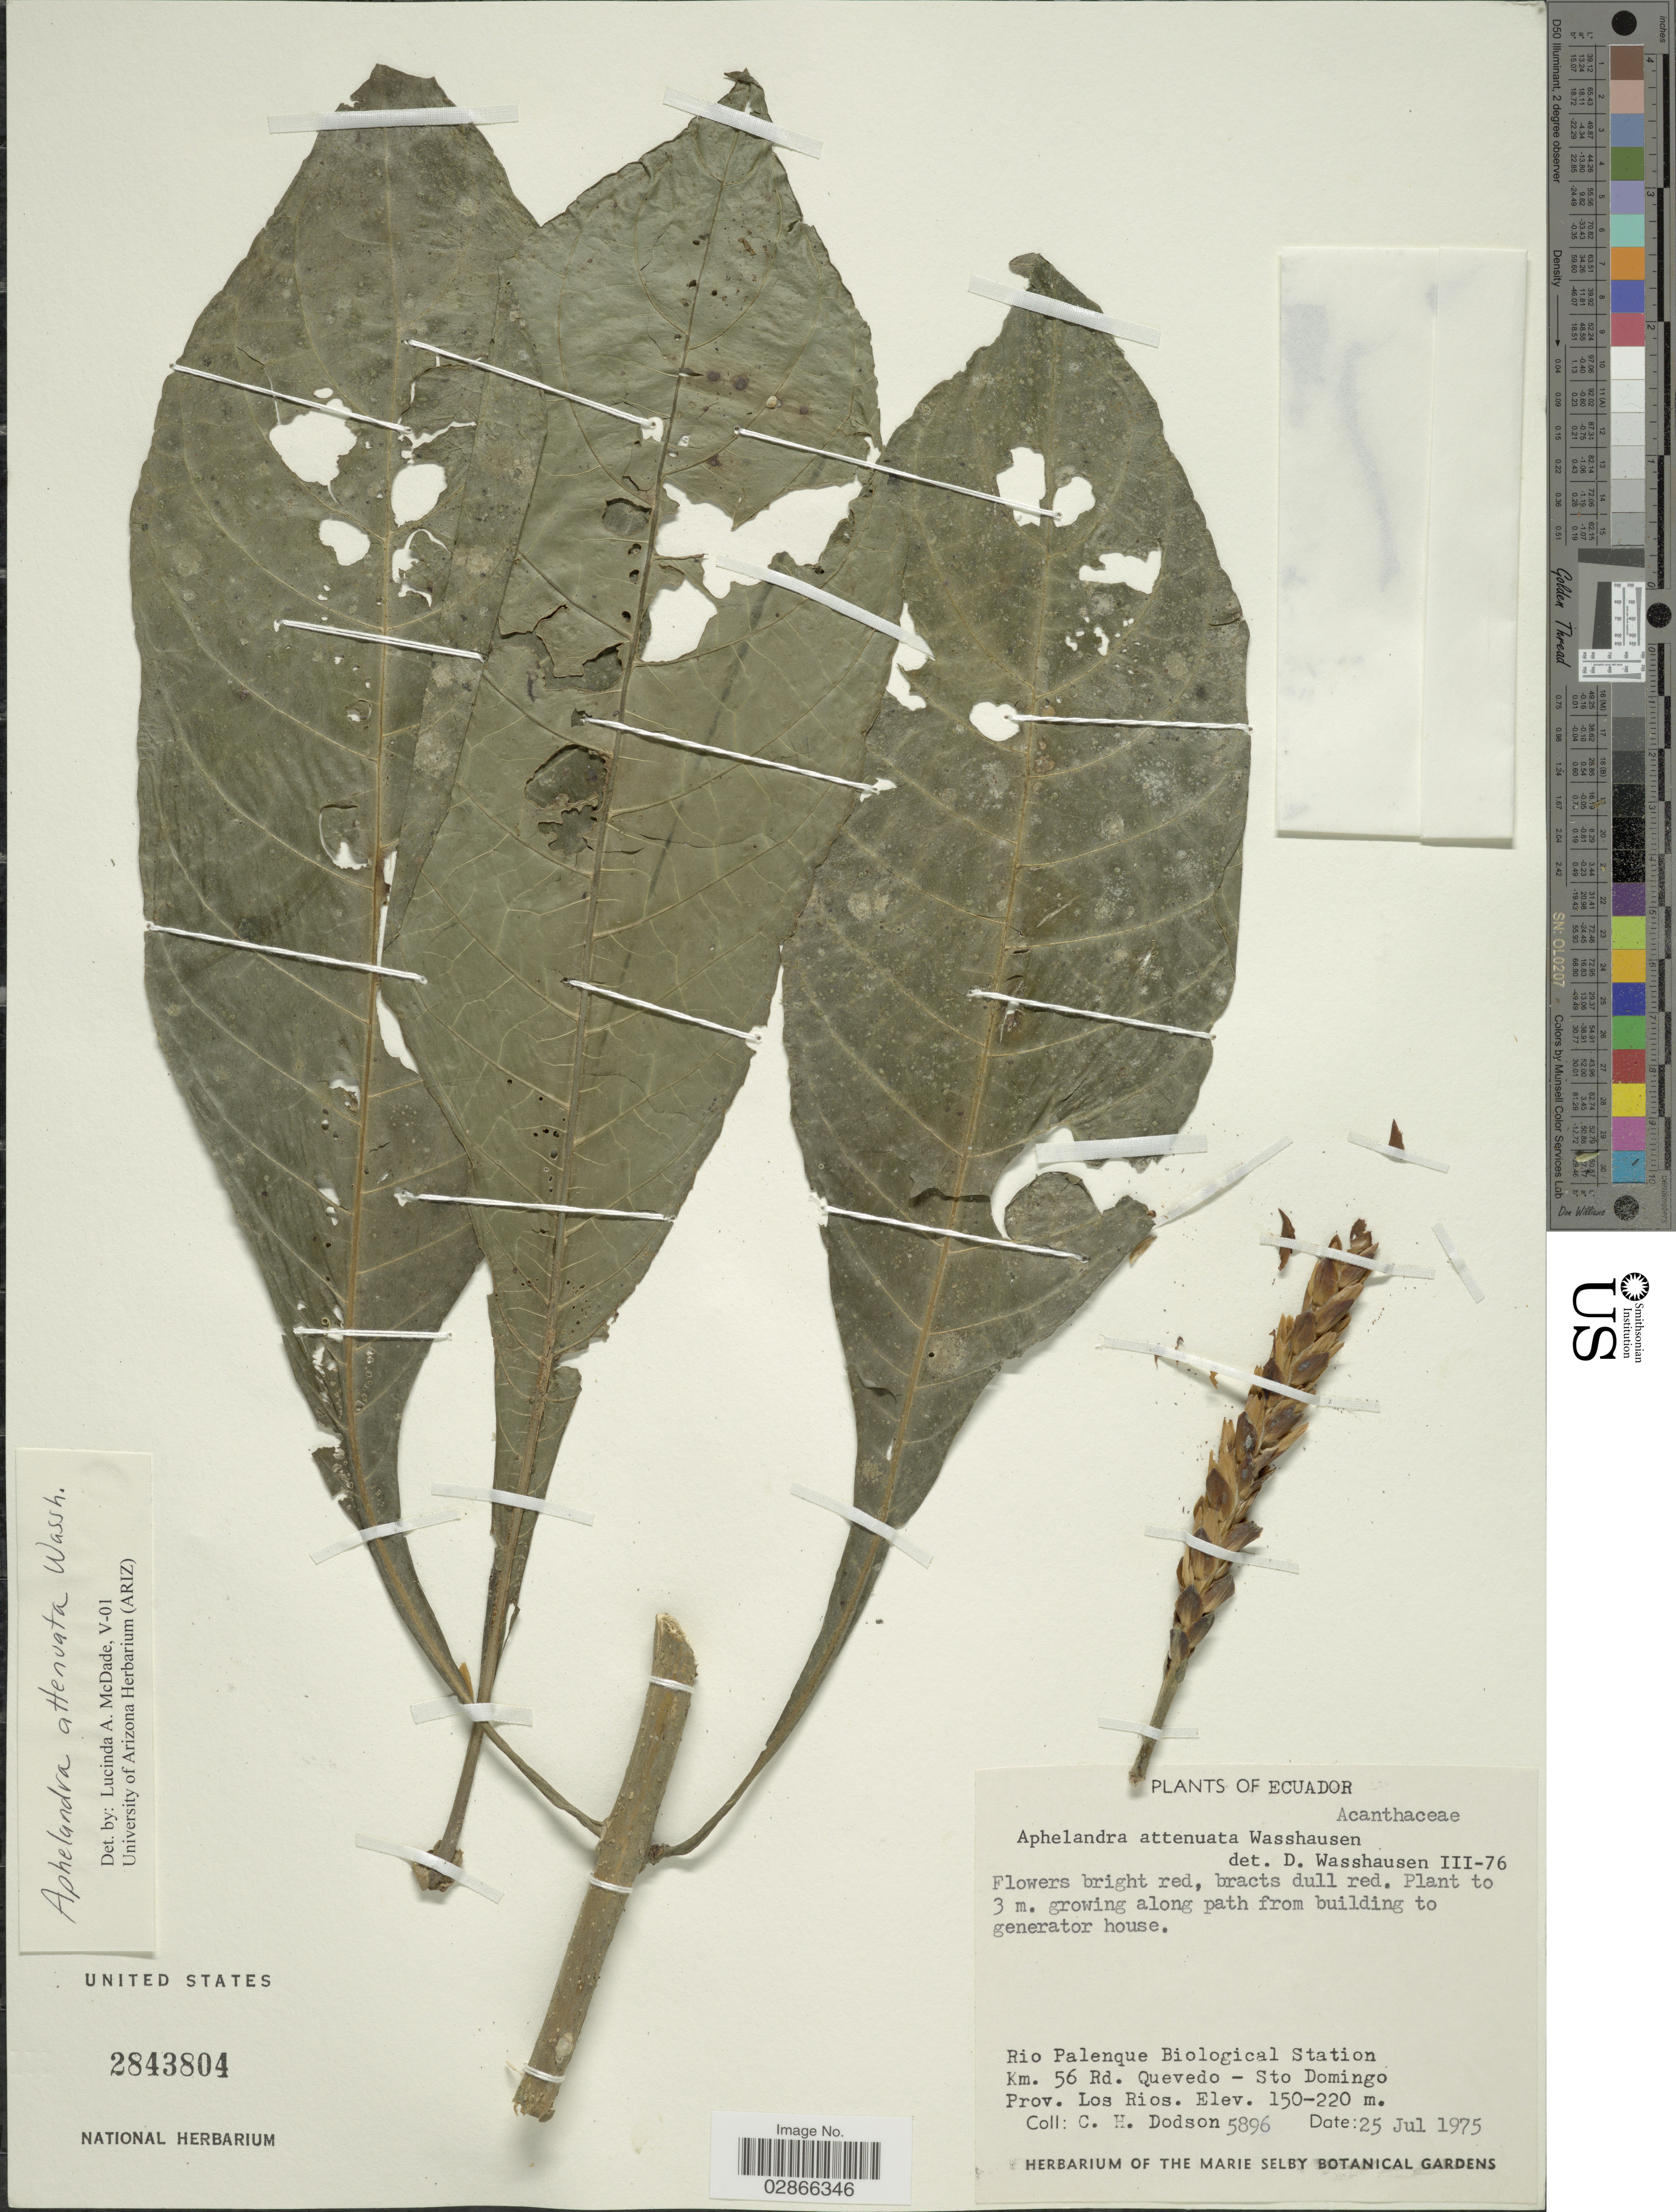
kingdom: Plantae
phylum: Tracheophyta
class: Magnoliopsida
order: Lamiales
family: Acanthaceae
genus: Aphelandra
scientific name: Aphelandra attenuata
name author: Wassh.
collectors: C. H. Dodson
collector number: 5896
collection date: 1975-07-25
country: Ecuador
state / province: Los Ríos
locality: Along path from building to generator house. Rio Palenque Biological Station km. 56 Rd. Quevedo-Sto Domingo.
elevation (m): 150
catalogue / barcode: US 2843804